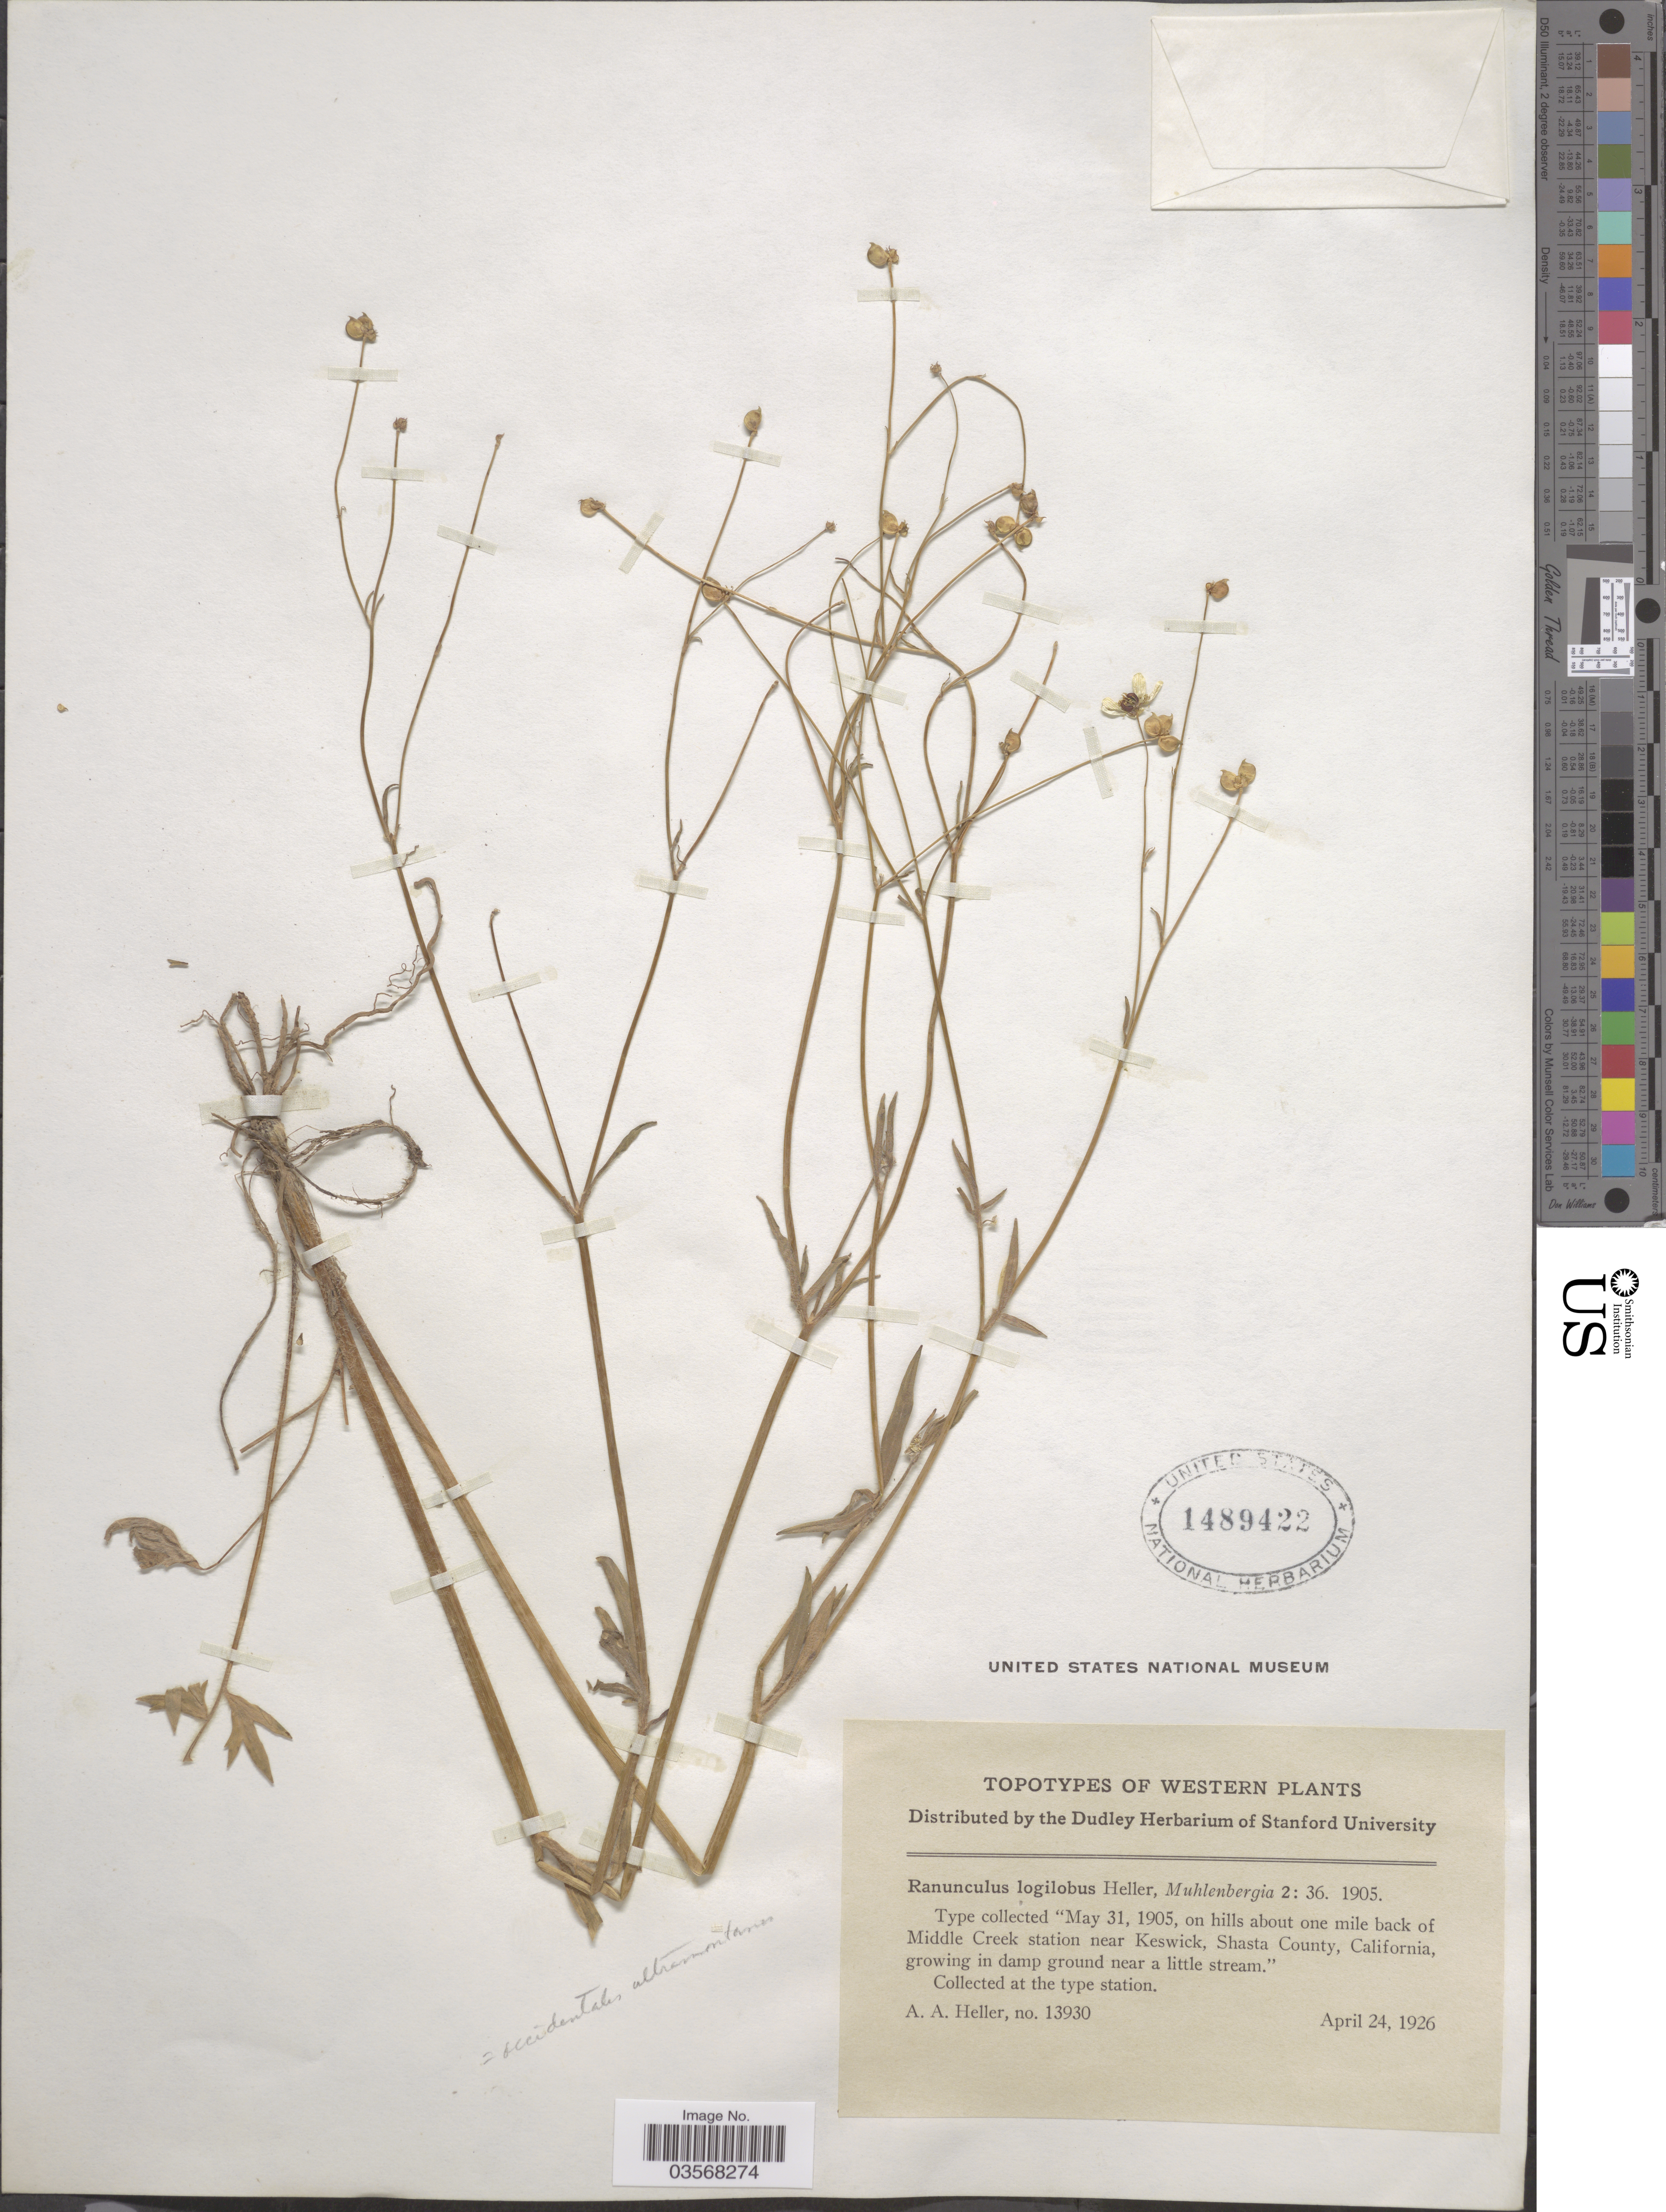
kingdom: Plantae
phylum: Tracheophyta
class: Magnoliopsida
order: Ranunculales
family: Ranunculaceae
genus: Ranunculus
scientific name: Ranunculus occidentalis var. ultramontanus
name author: Nutt.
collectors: A. A. Heller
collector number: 13930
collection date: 1926-04-24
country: United States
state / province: California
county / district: Shasta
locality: Western. On hills about one mile back of Middle Creek station near Keswick, Shasta County.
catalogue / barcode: US 1489422